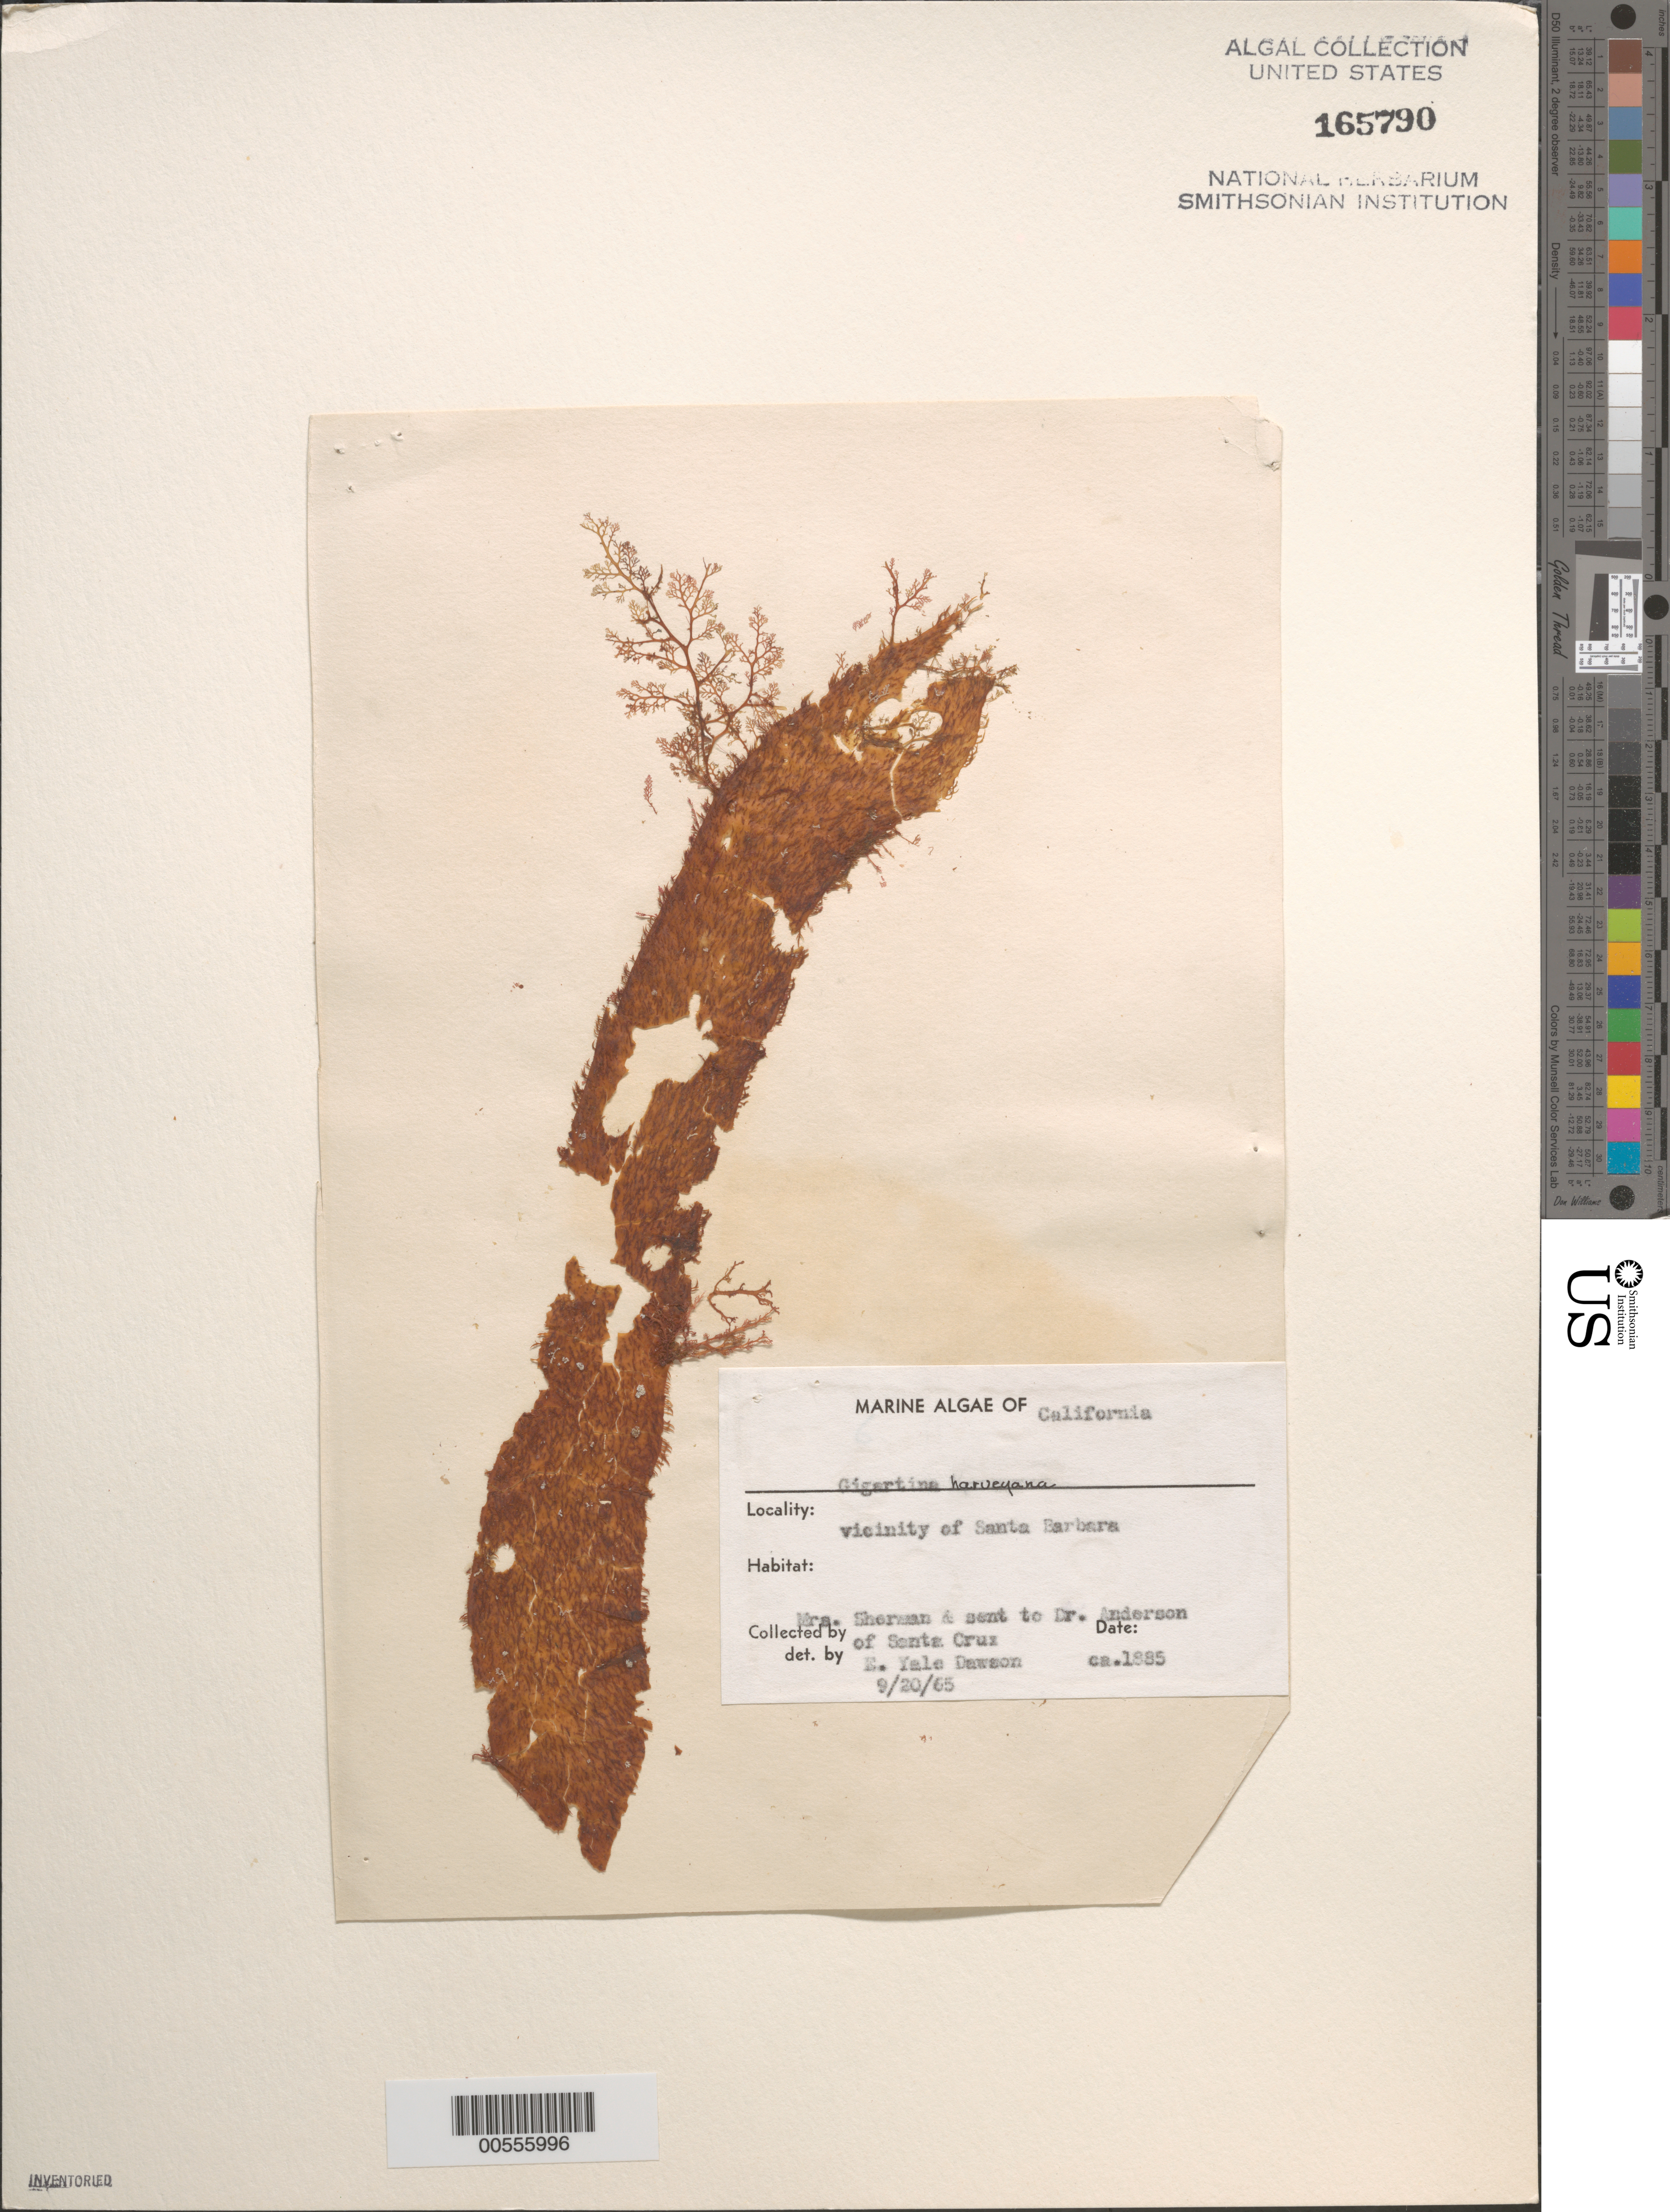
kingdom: Plantae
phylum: Rhodophyta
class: Florideophyceae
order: Gigartinales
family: Gigartinaceae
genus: Chondracanthus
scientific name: Chondracanthus harveyanus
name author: (Kütz.) Guiry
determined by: Algae name updating Project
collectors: M. Sherman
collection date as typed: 1885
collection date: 1885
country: United States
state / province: California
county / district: Santa Barbara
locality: Santa Barbara area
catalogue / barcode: US 165790